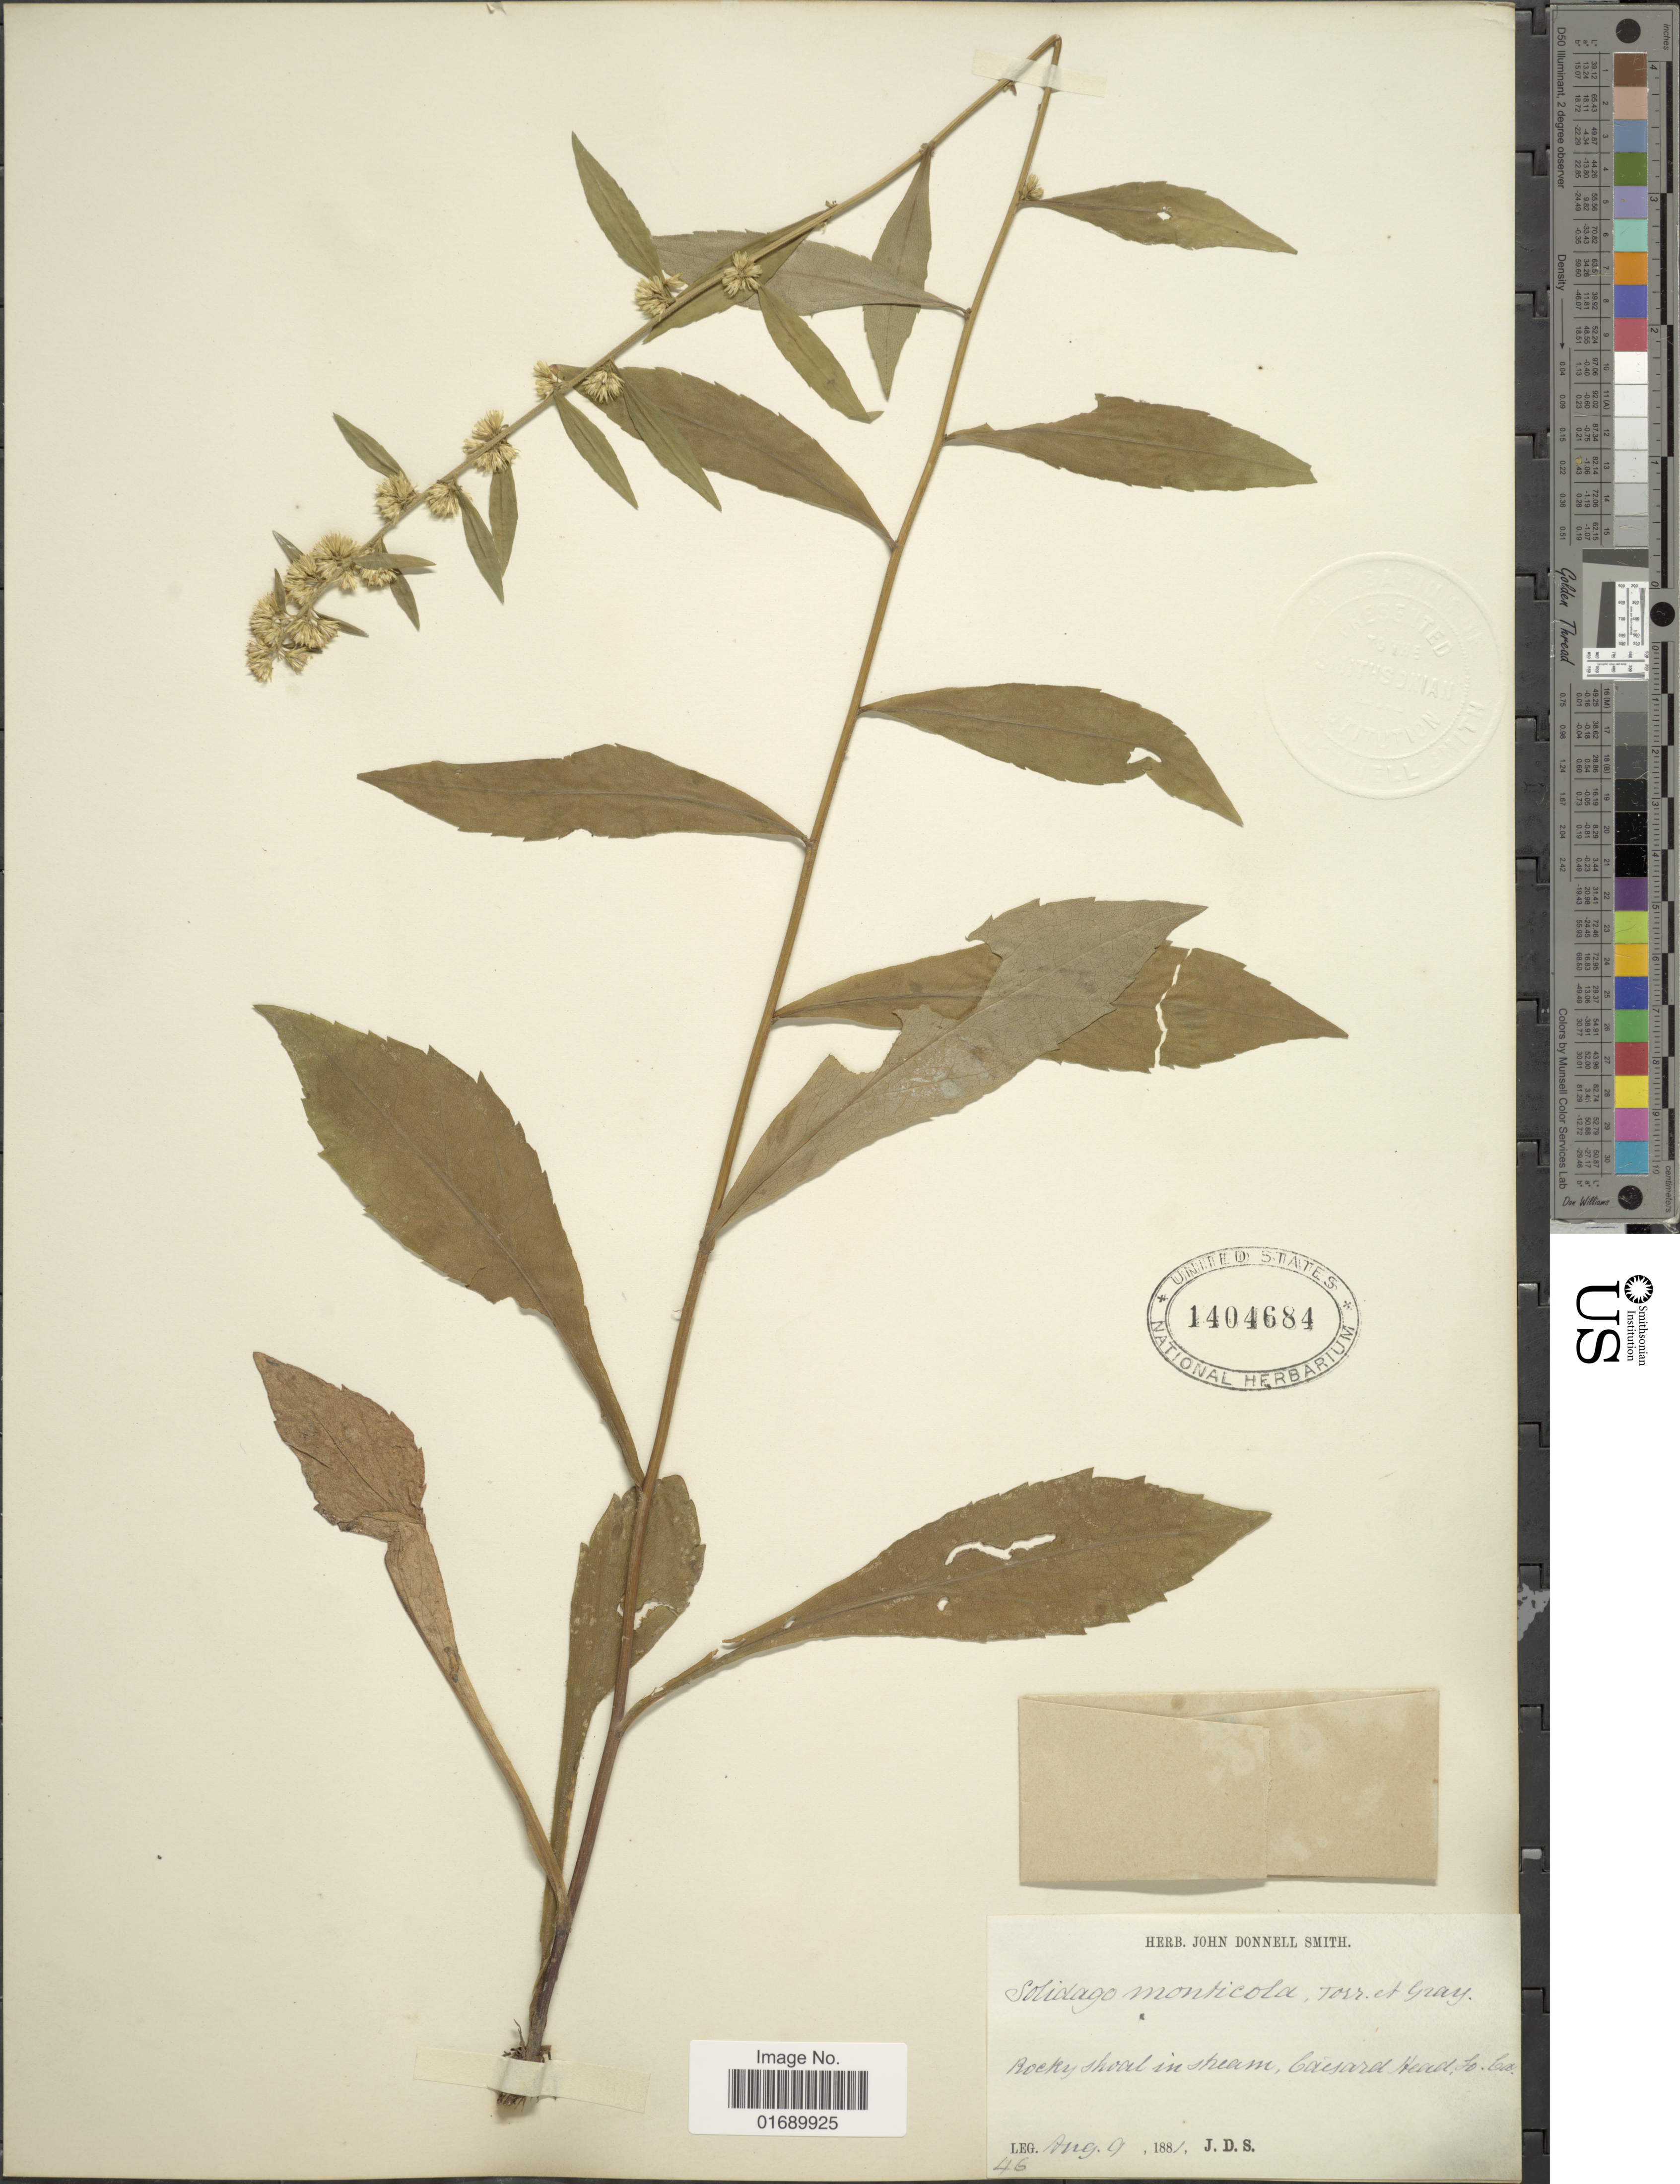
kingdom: Plantae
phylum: Tracheophyta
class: Magnoliopsida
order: Asterales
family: Asteraceae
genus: Solidago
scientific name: Solidago roanensis var. monticola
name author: (Torr. & A. Gray) Fernald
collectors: J. Donnell Smith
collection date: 1881-08-09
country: United States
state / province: South Carolina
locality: Rocky shoal in stream, Caisard Head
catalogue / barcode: US 1404684